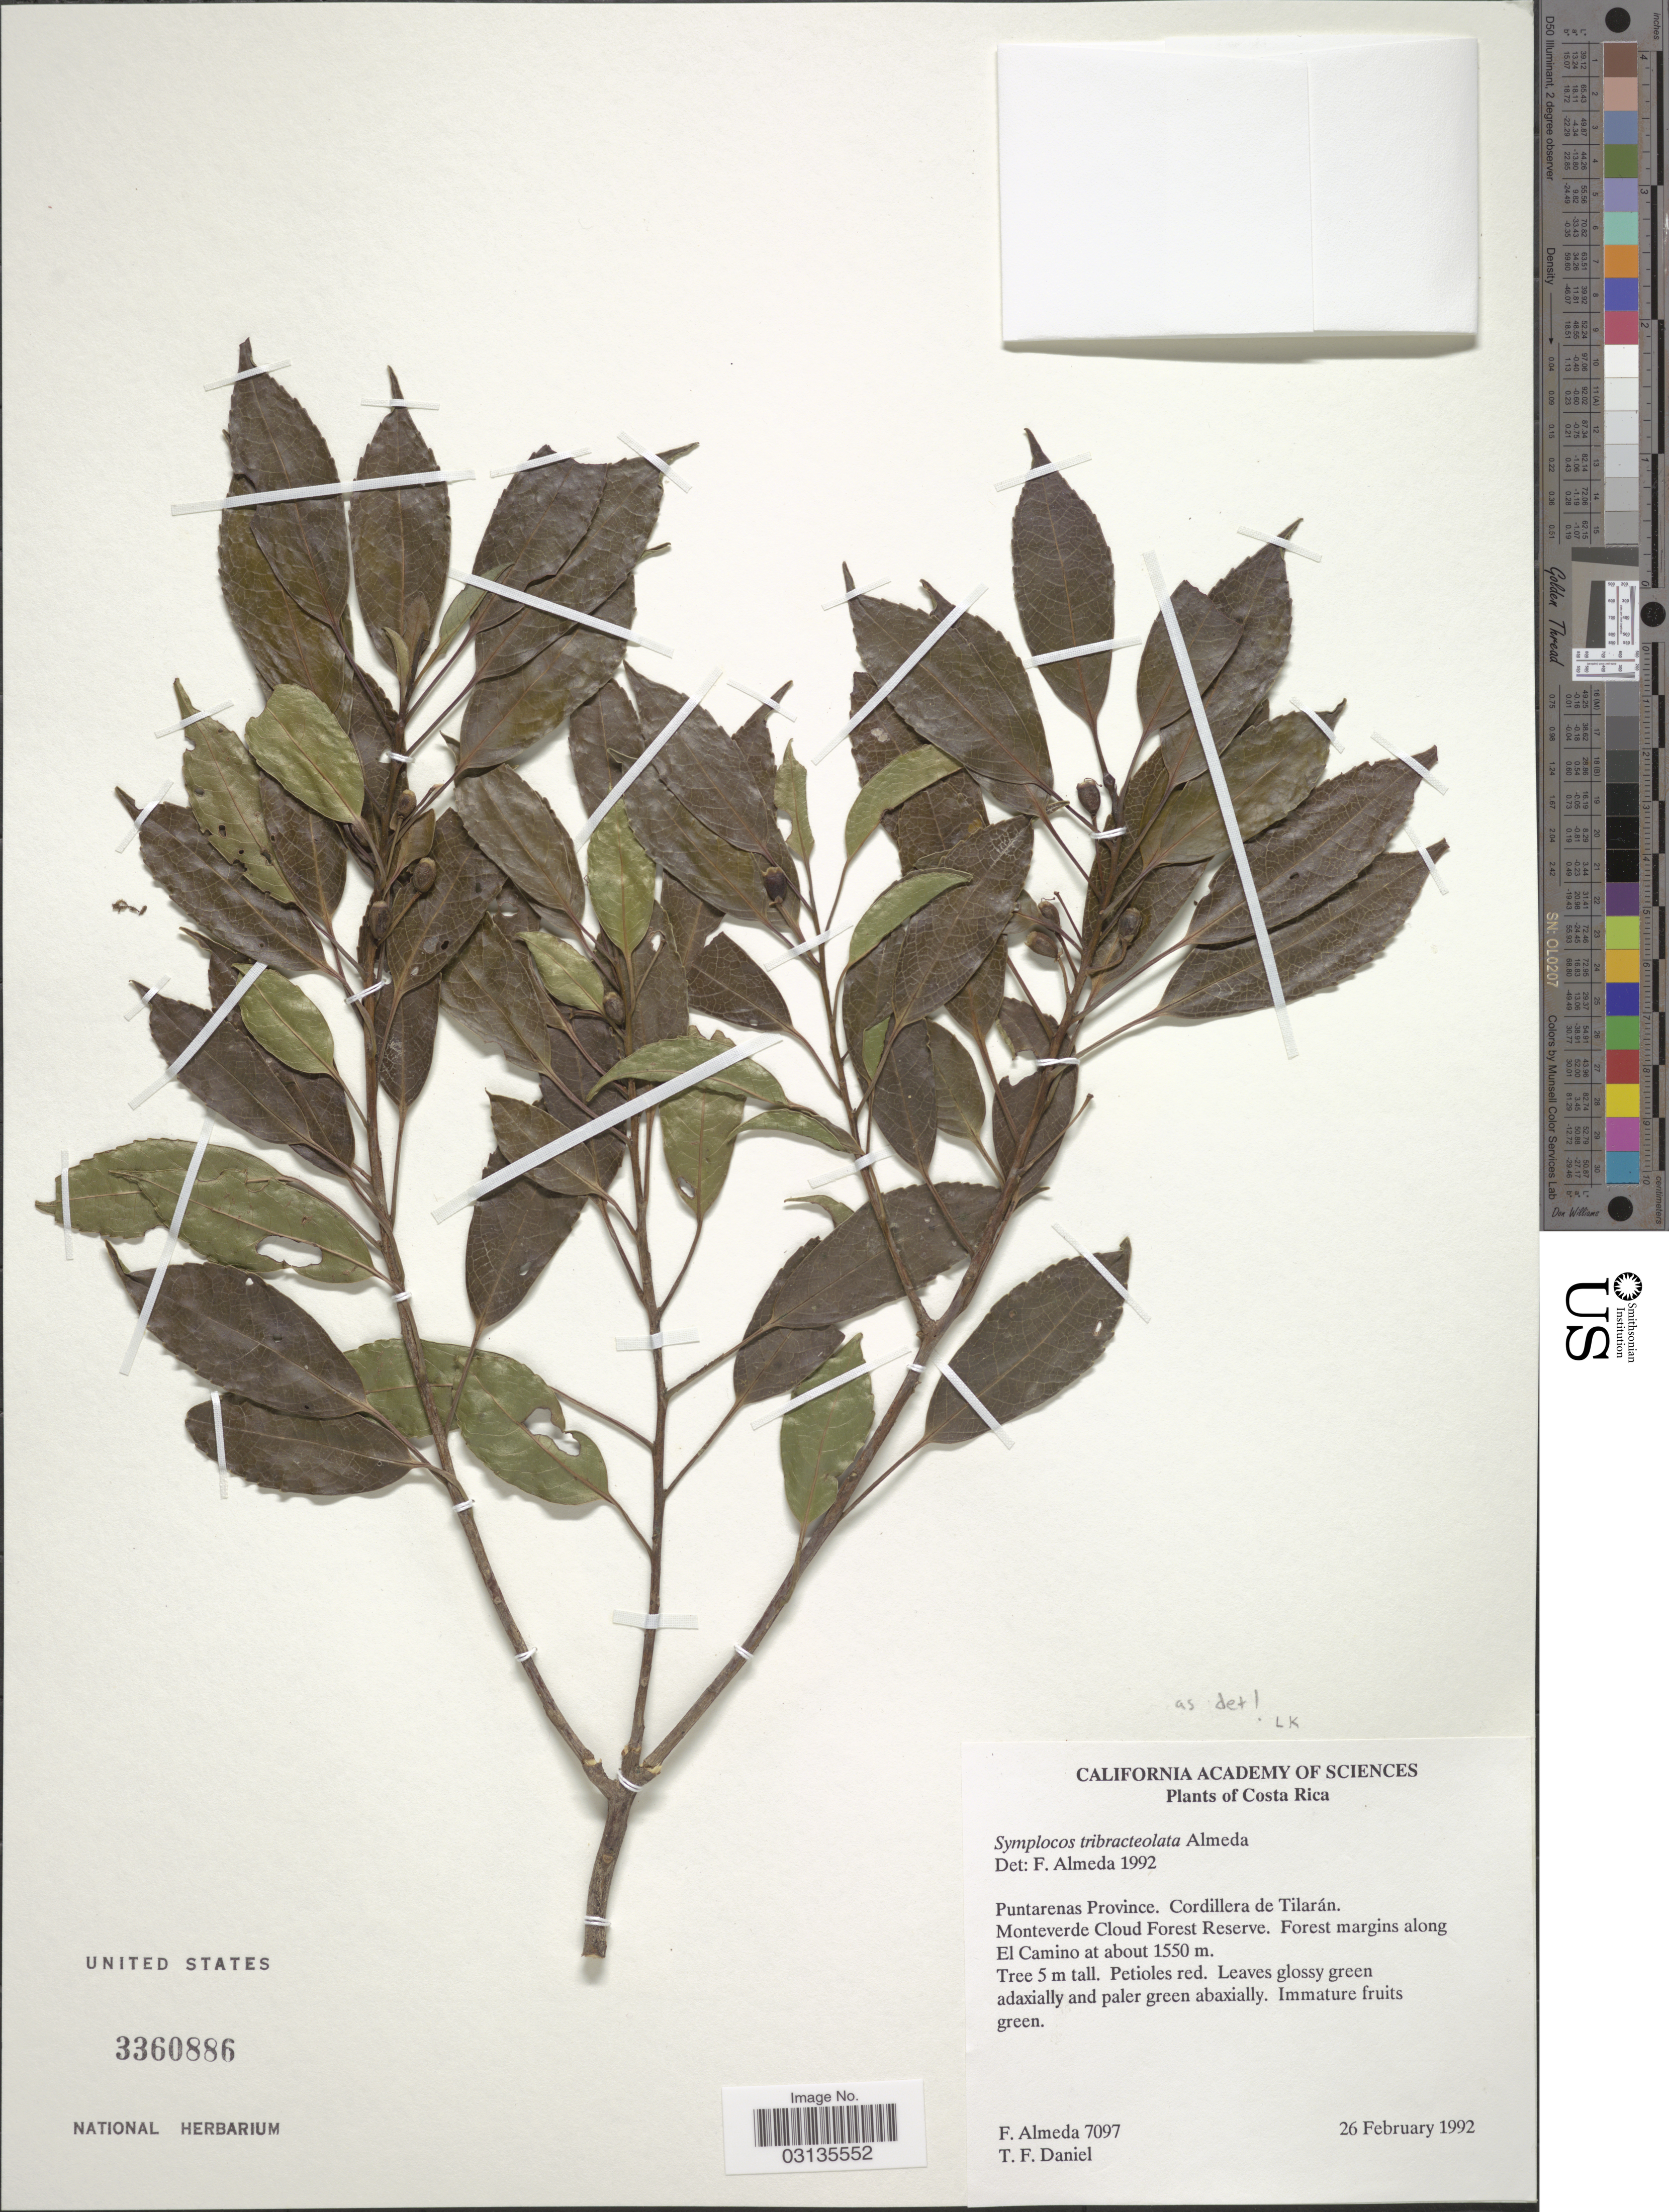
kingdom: Plantae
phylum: Tracheophyta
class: Magnoliopsida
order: Ericales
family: Symplocaceae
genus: Symplocos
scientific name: Symplocos tribracteolata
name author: Almeda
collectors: F. Almeda & T. F. Daniel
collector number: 7097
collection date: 1992-02-26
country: Costa Rica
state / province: Puntarenas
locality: Cordillera de Tilarán. Monteverde Cloud Forest Reserve. Forest margins along El Camino.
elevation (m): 1550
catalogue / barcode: US 3360886